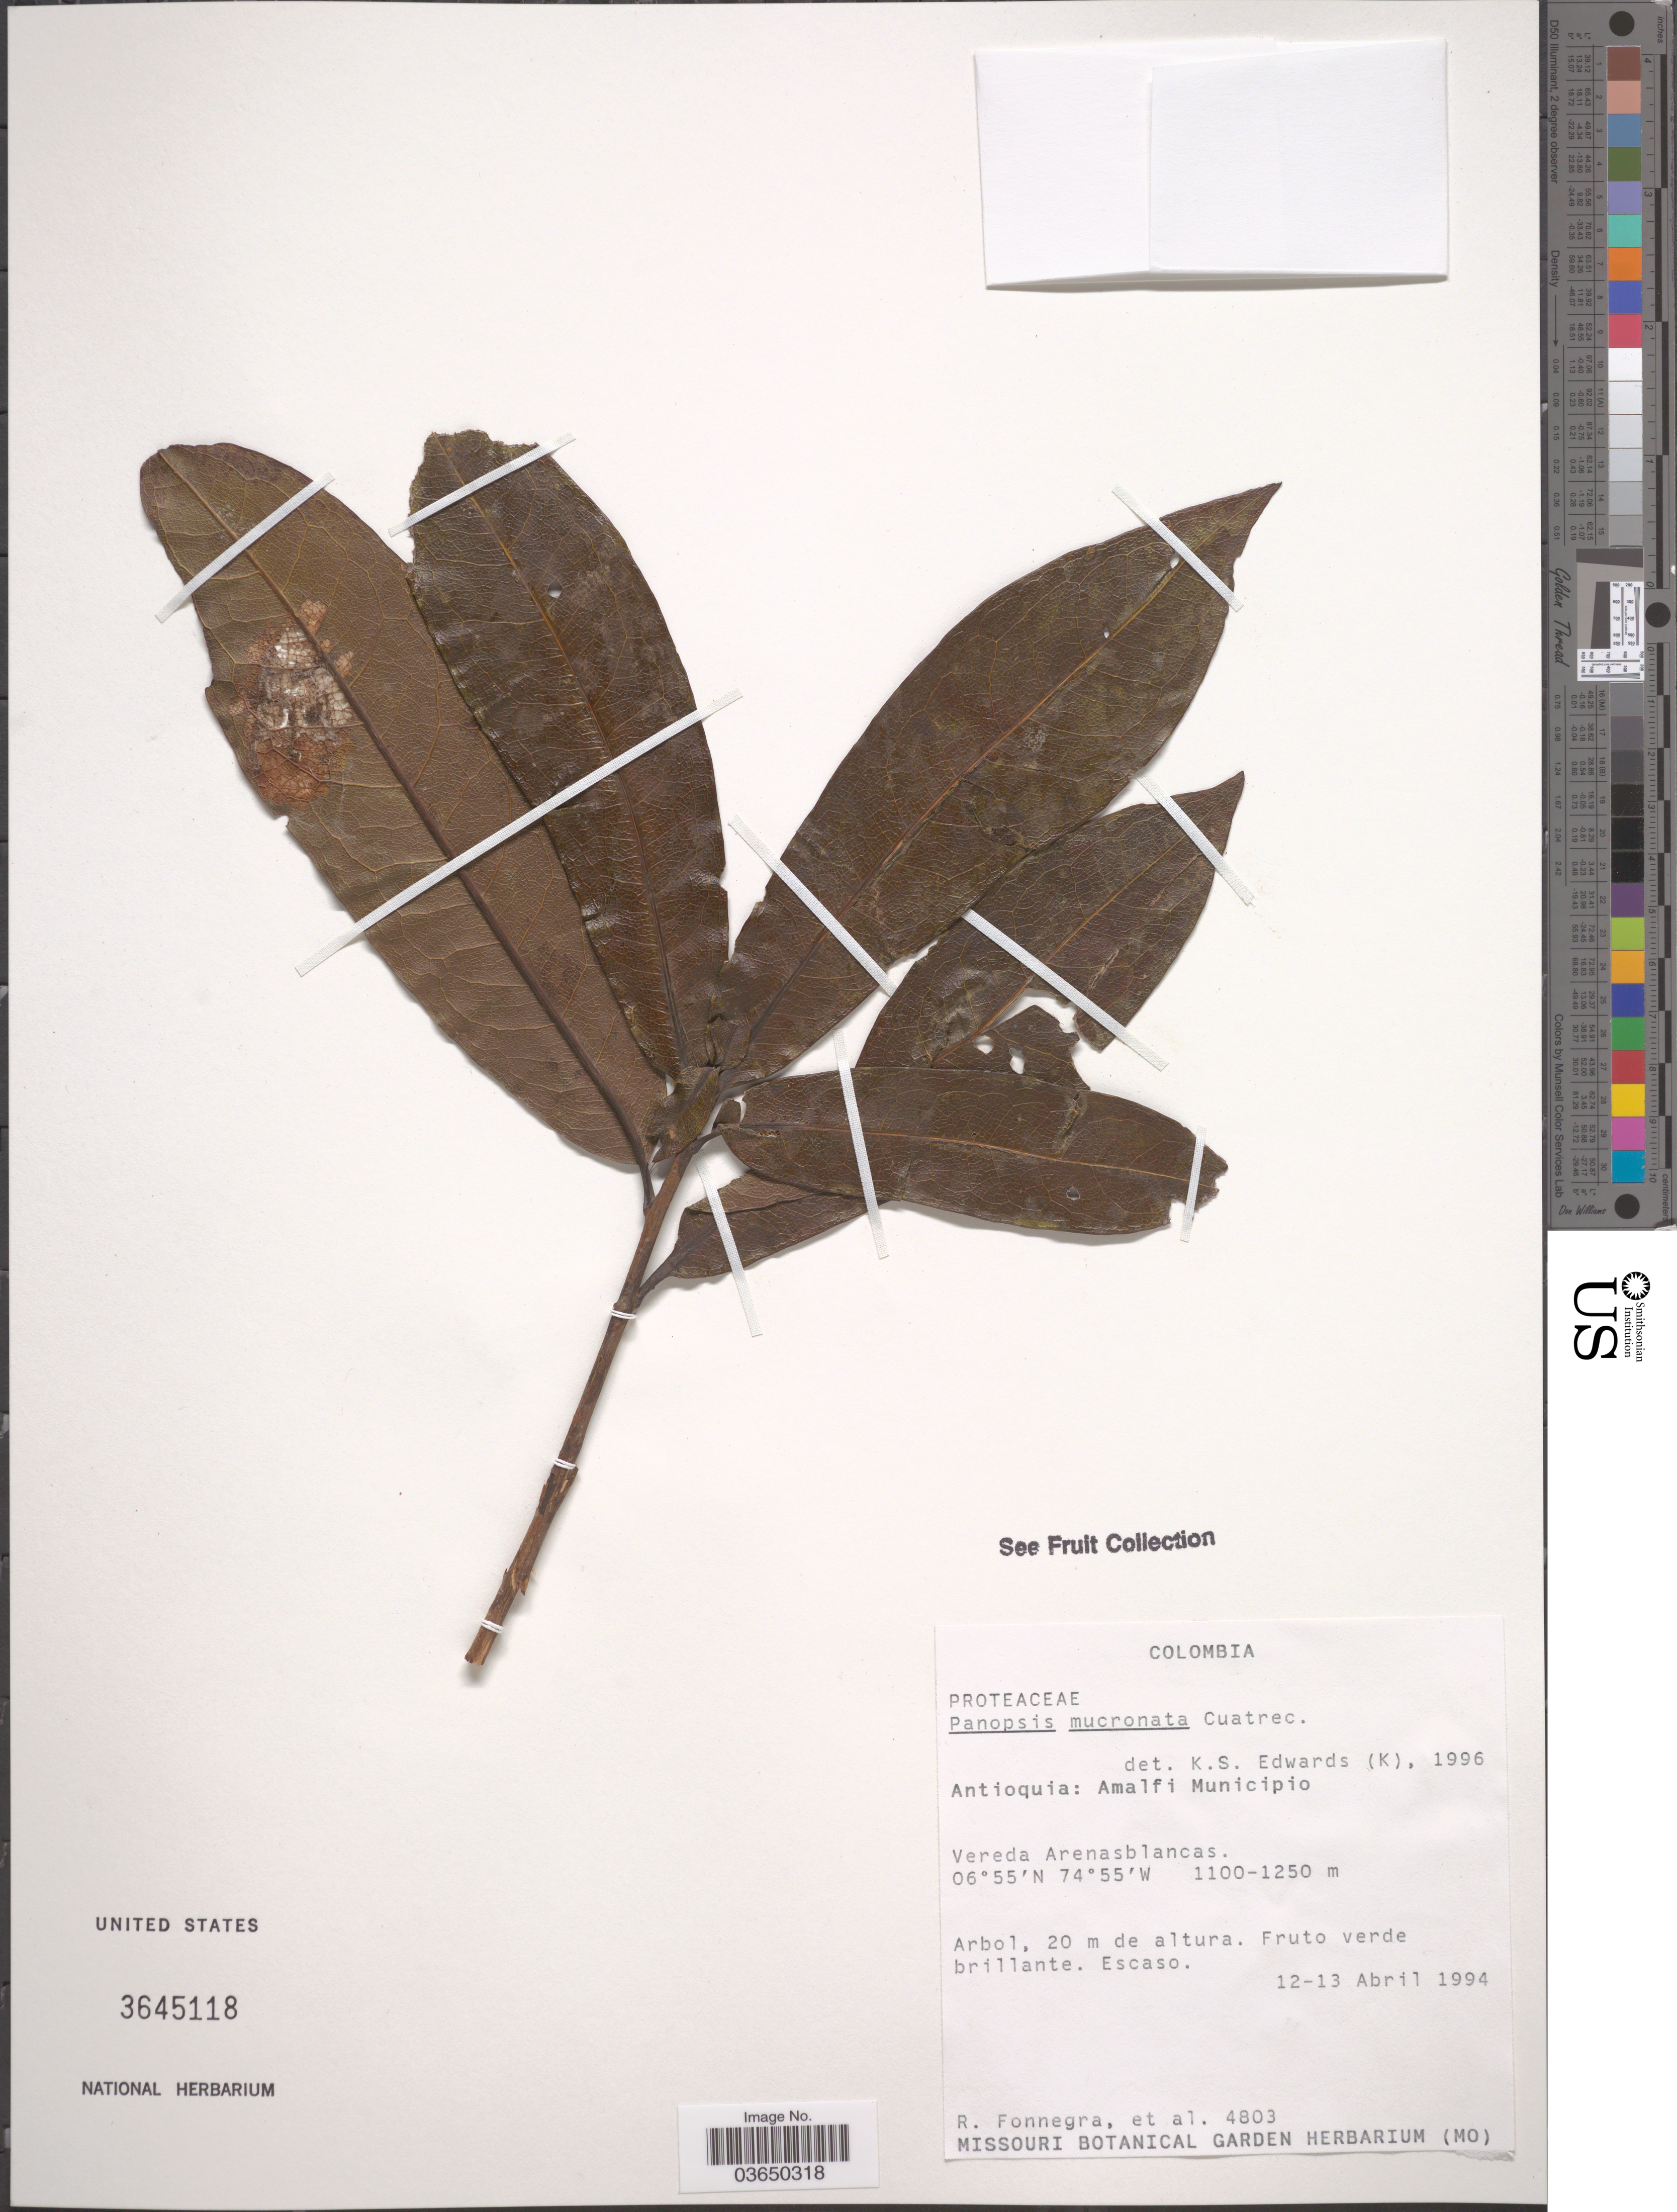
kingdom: Plantae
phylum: Tracheophyta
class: Magnoliopsida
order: Proteales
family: Proteaceae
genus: Panopsis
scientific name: Panopsis mucronata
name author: Cuatrec.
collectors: R. Fonnegra & et al.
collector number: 4803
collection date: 1994-04-12/1994-04-13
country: Colombia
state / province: Antioquia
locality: Amalfi Municipio. Vereda Arenasblancas.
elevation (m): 1100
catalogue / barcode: US 3645118